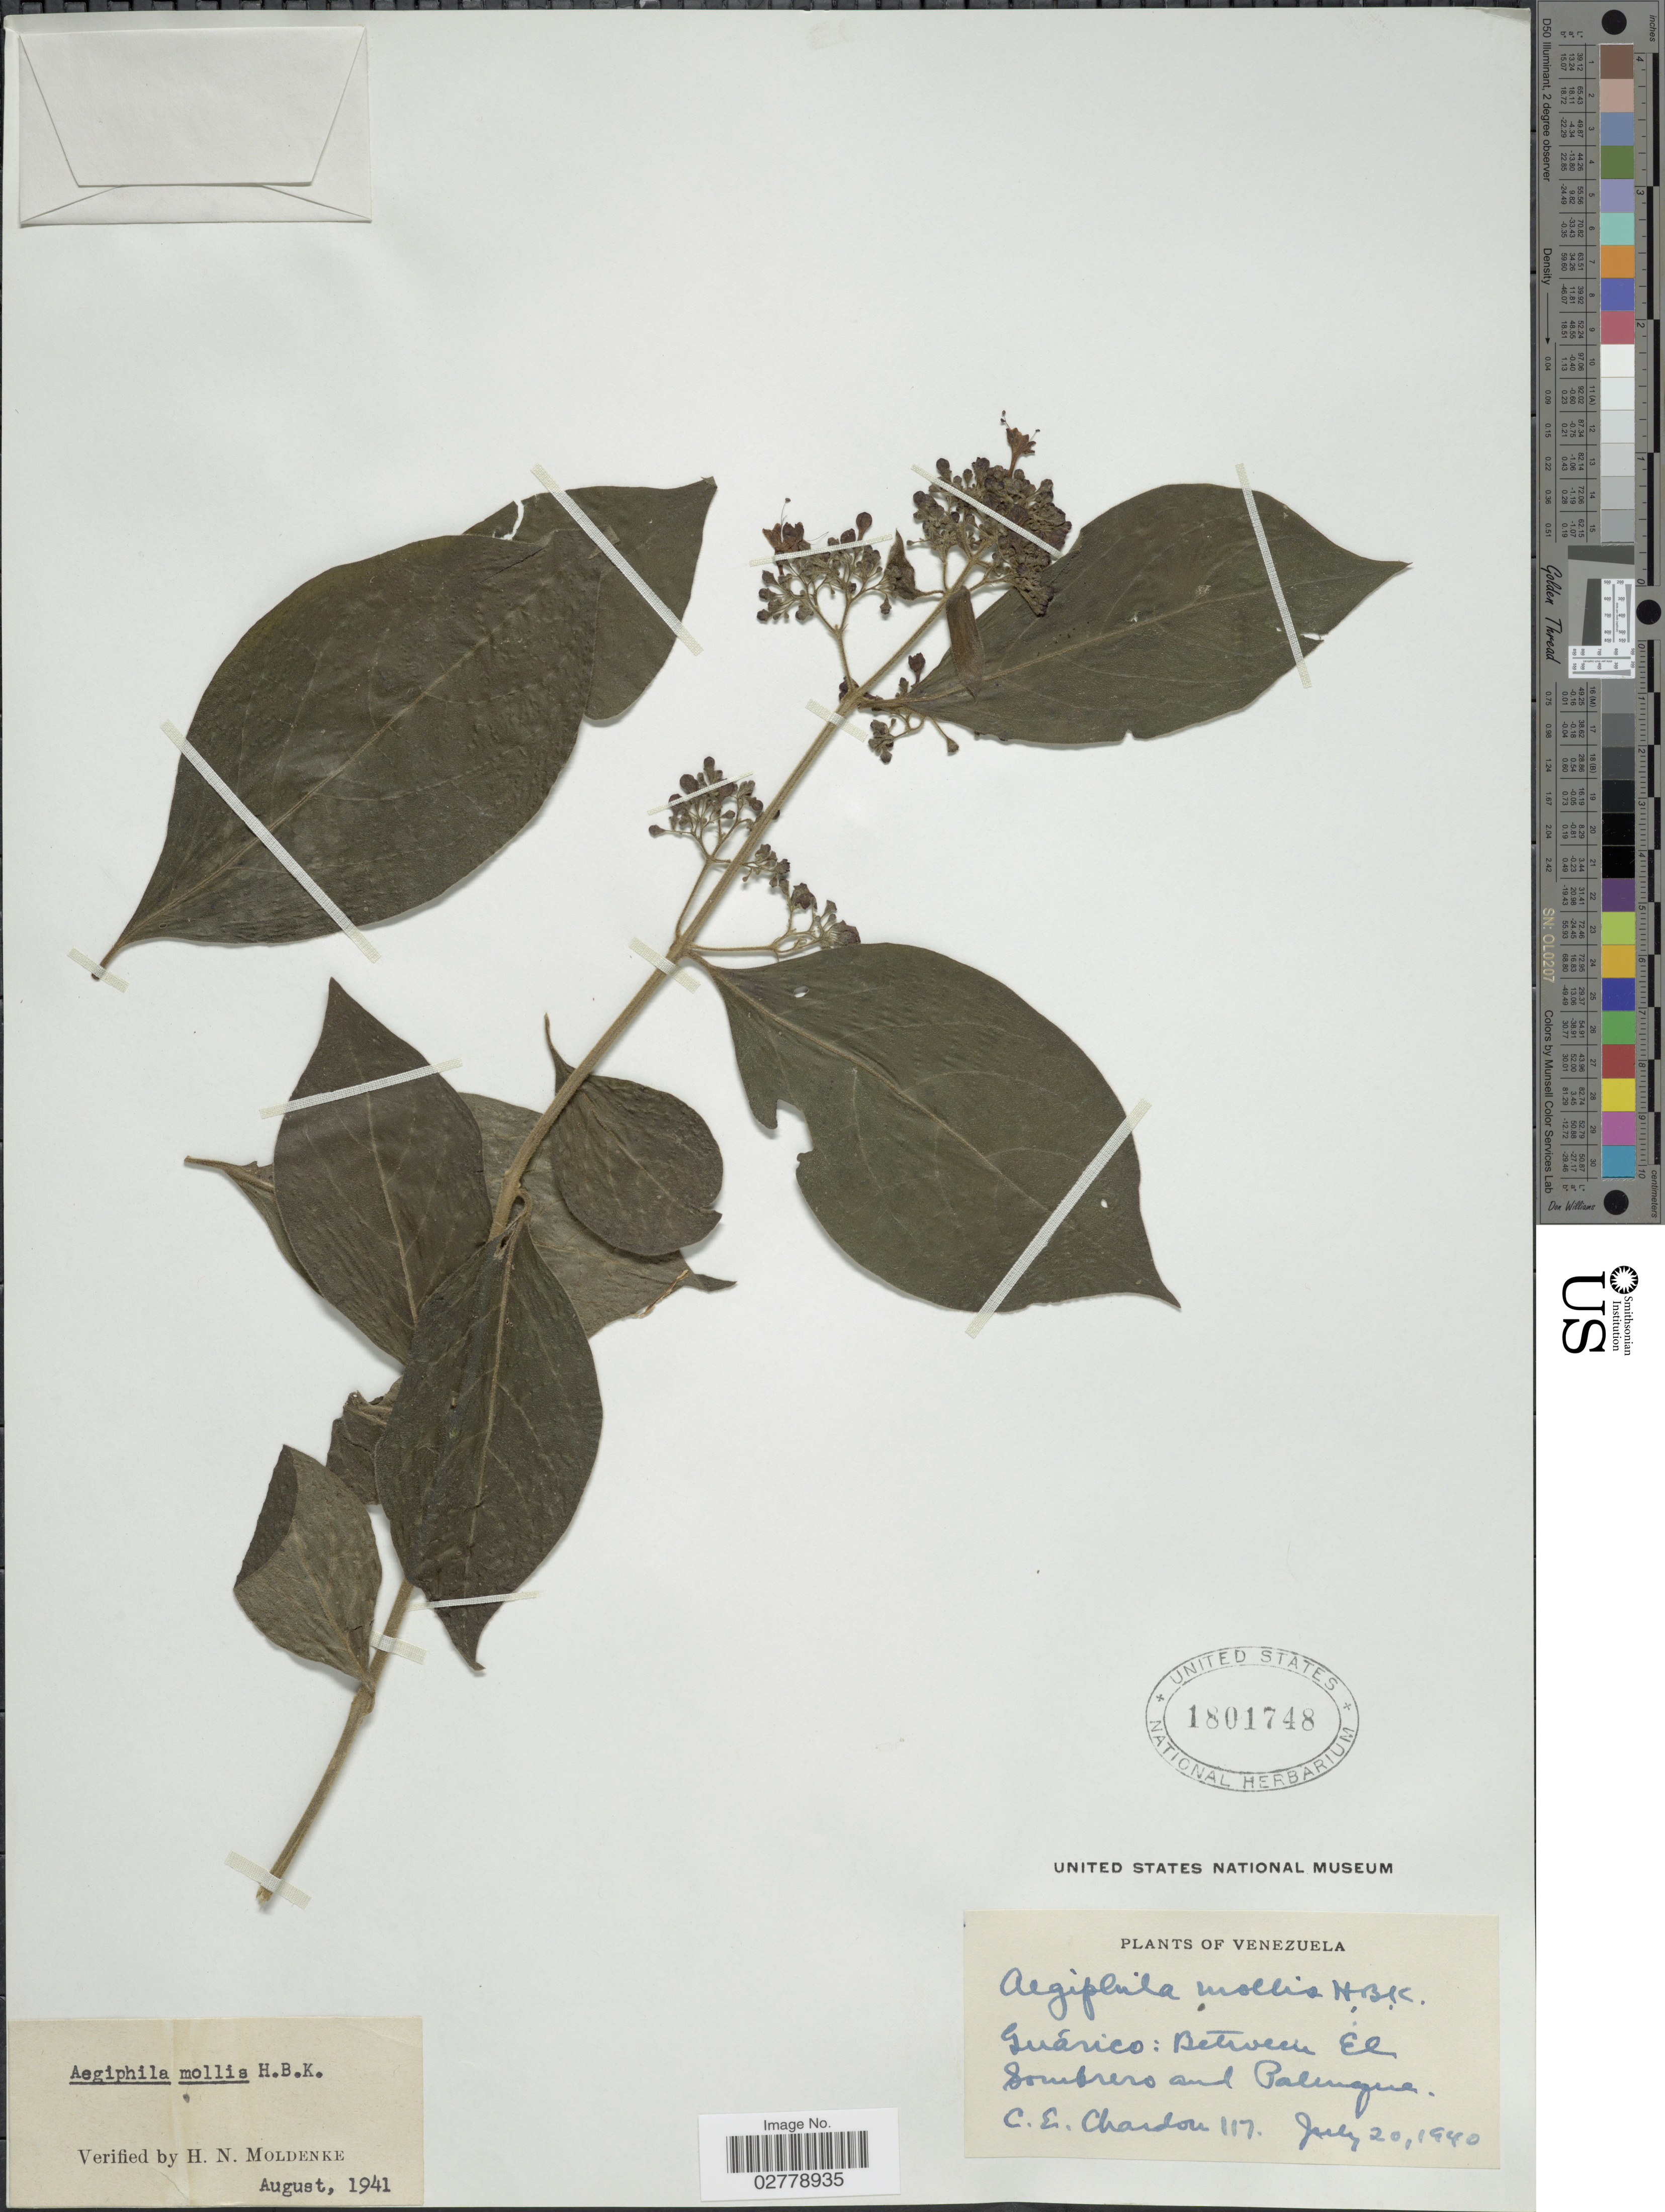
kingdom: Plantae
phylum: Tracheophyta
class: Magnoliopsida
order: Lamiales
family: Lamiaceae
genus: Aegiphila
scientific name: Aegiphila mollis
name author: Kunth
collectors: C. E. Chardón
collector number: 117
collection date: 1940-07-20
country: Venezuela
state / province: Guárico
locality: Between El Sombrero and Palengua.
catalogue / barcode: US 1801748